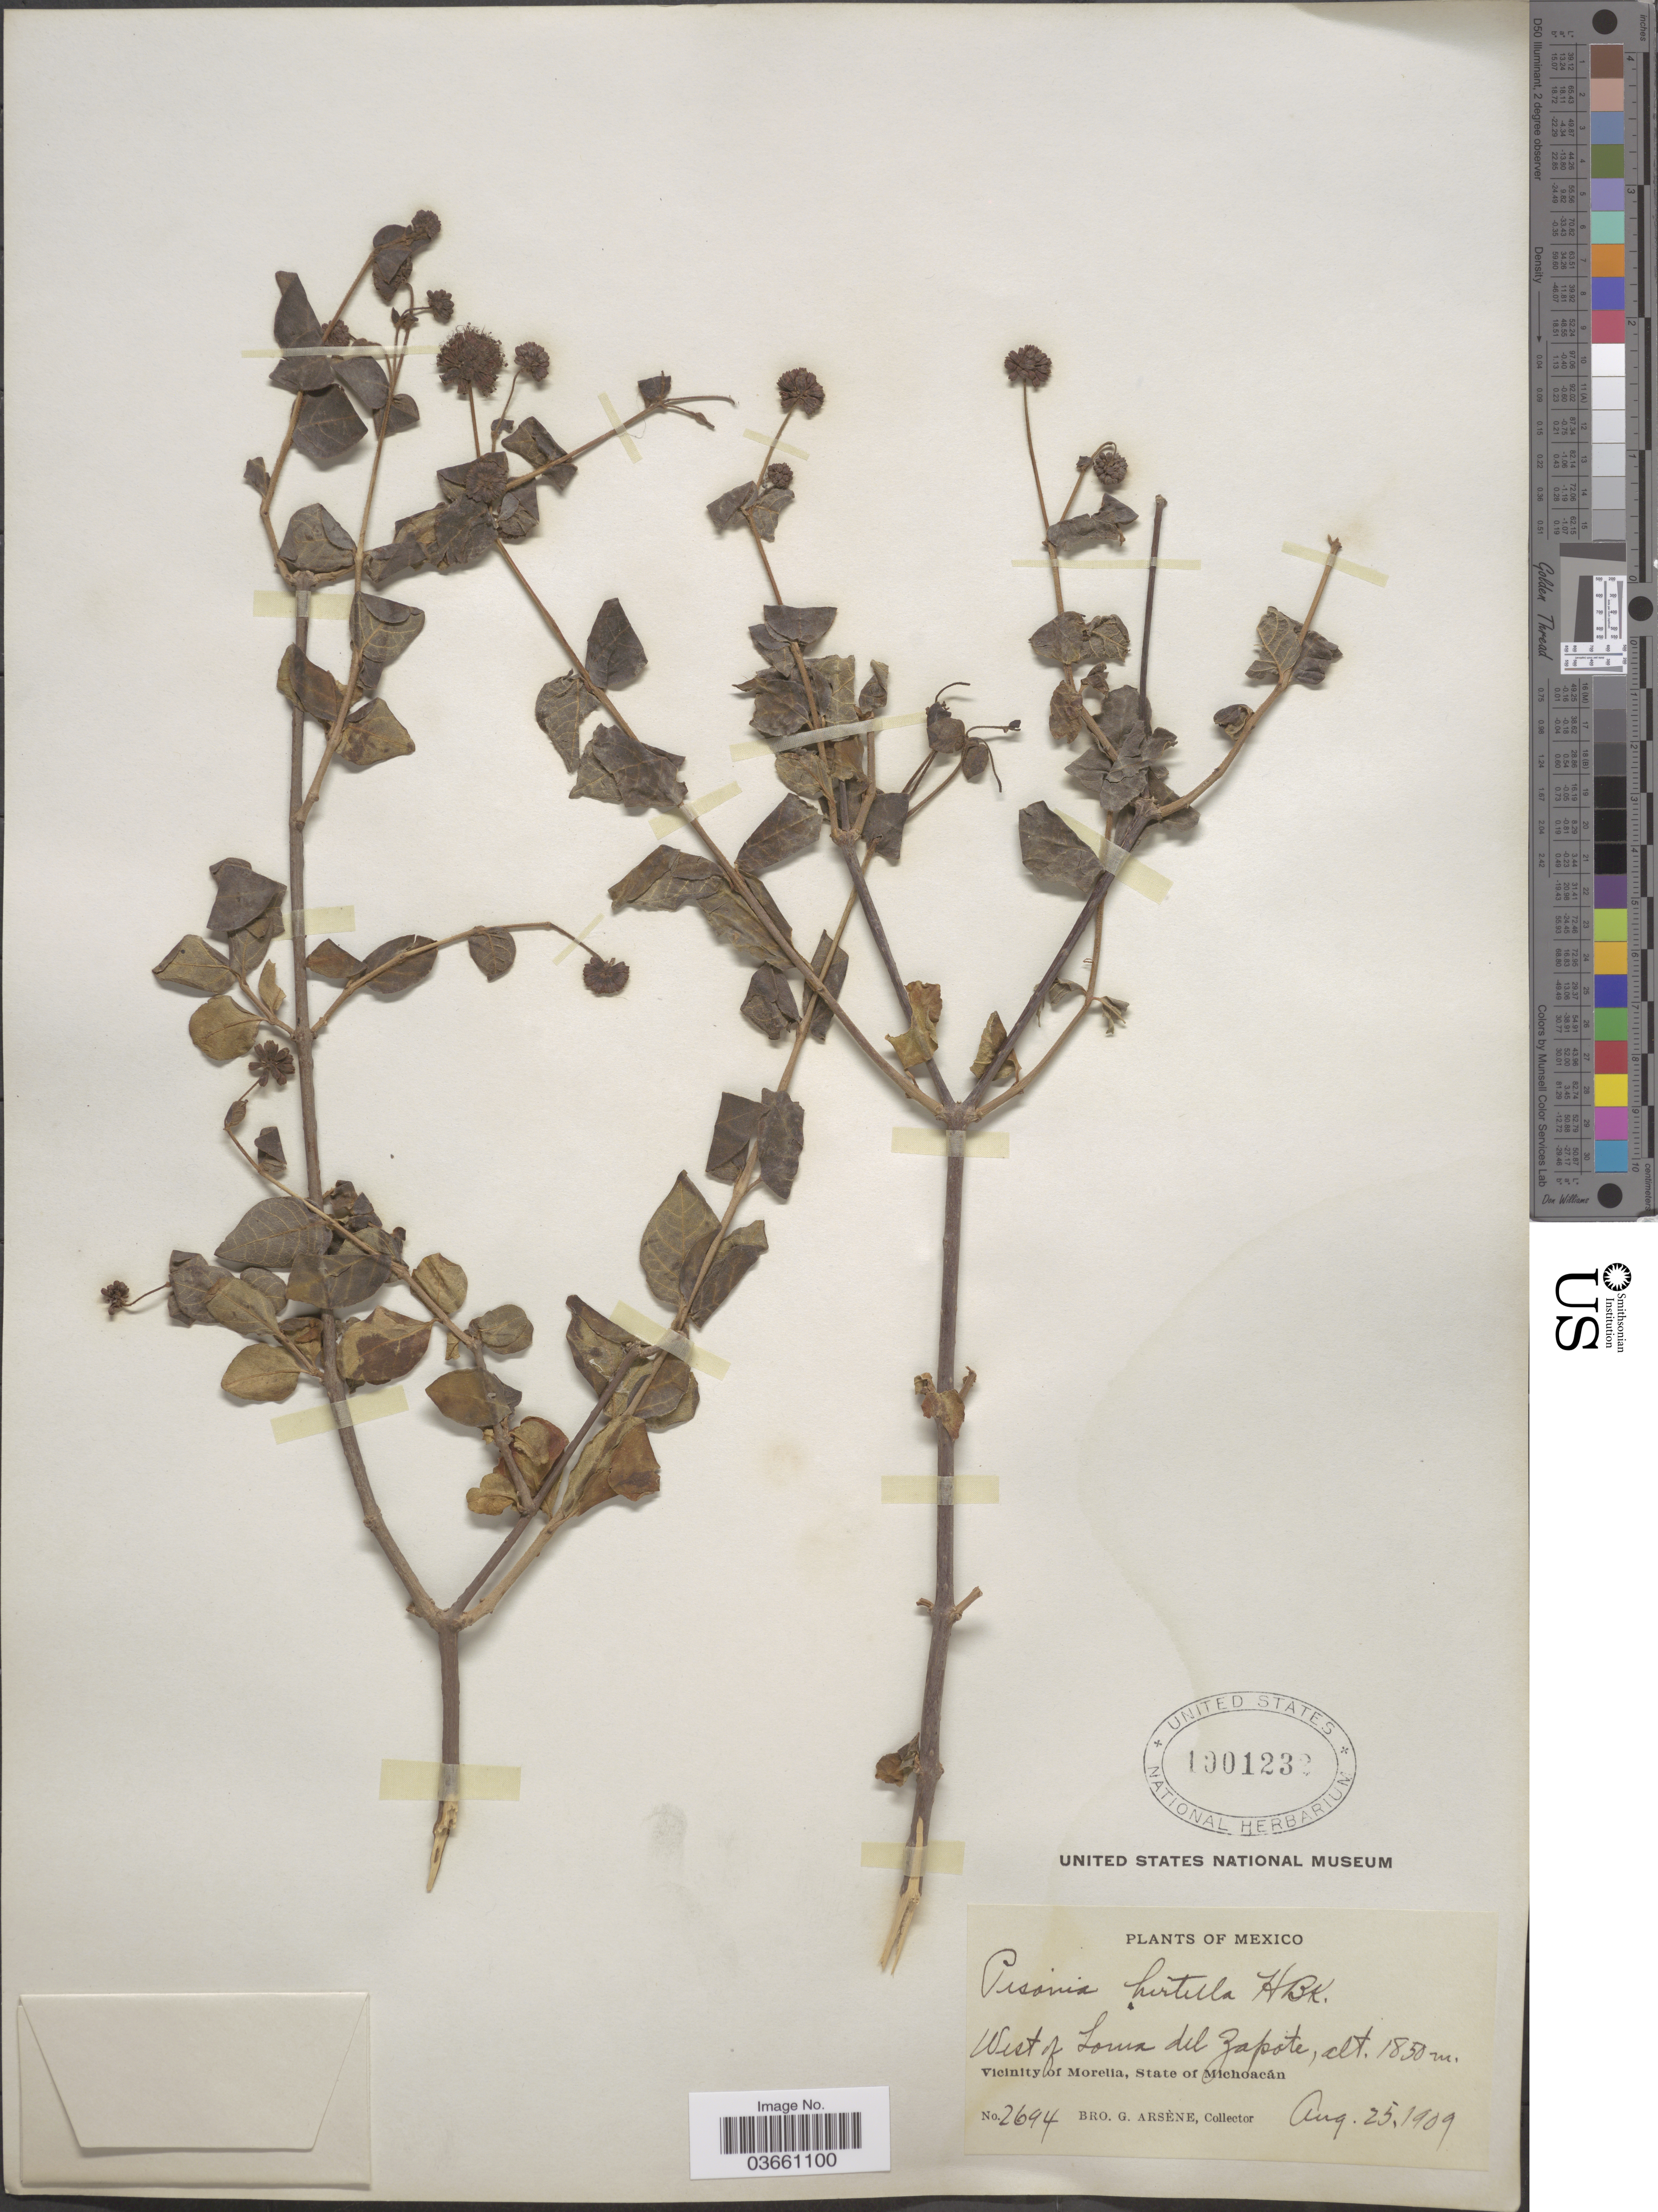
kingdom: Plantae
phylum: Tracheophyta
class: Magnoliopsida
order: Caryophyllales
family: Nyctaginaceae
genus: Pisoniella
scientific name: Pisoniella arborescens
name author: (Lag. & Rodr.) Standl.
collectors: Bro. G. Arsène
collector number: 2694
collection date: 1909-08-25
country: Mexico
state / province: Michoacán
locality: West of Loma del Zapote. Vicinity of Morelia.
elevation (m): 1850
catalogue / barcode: US 1001232